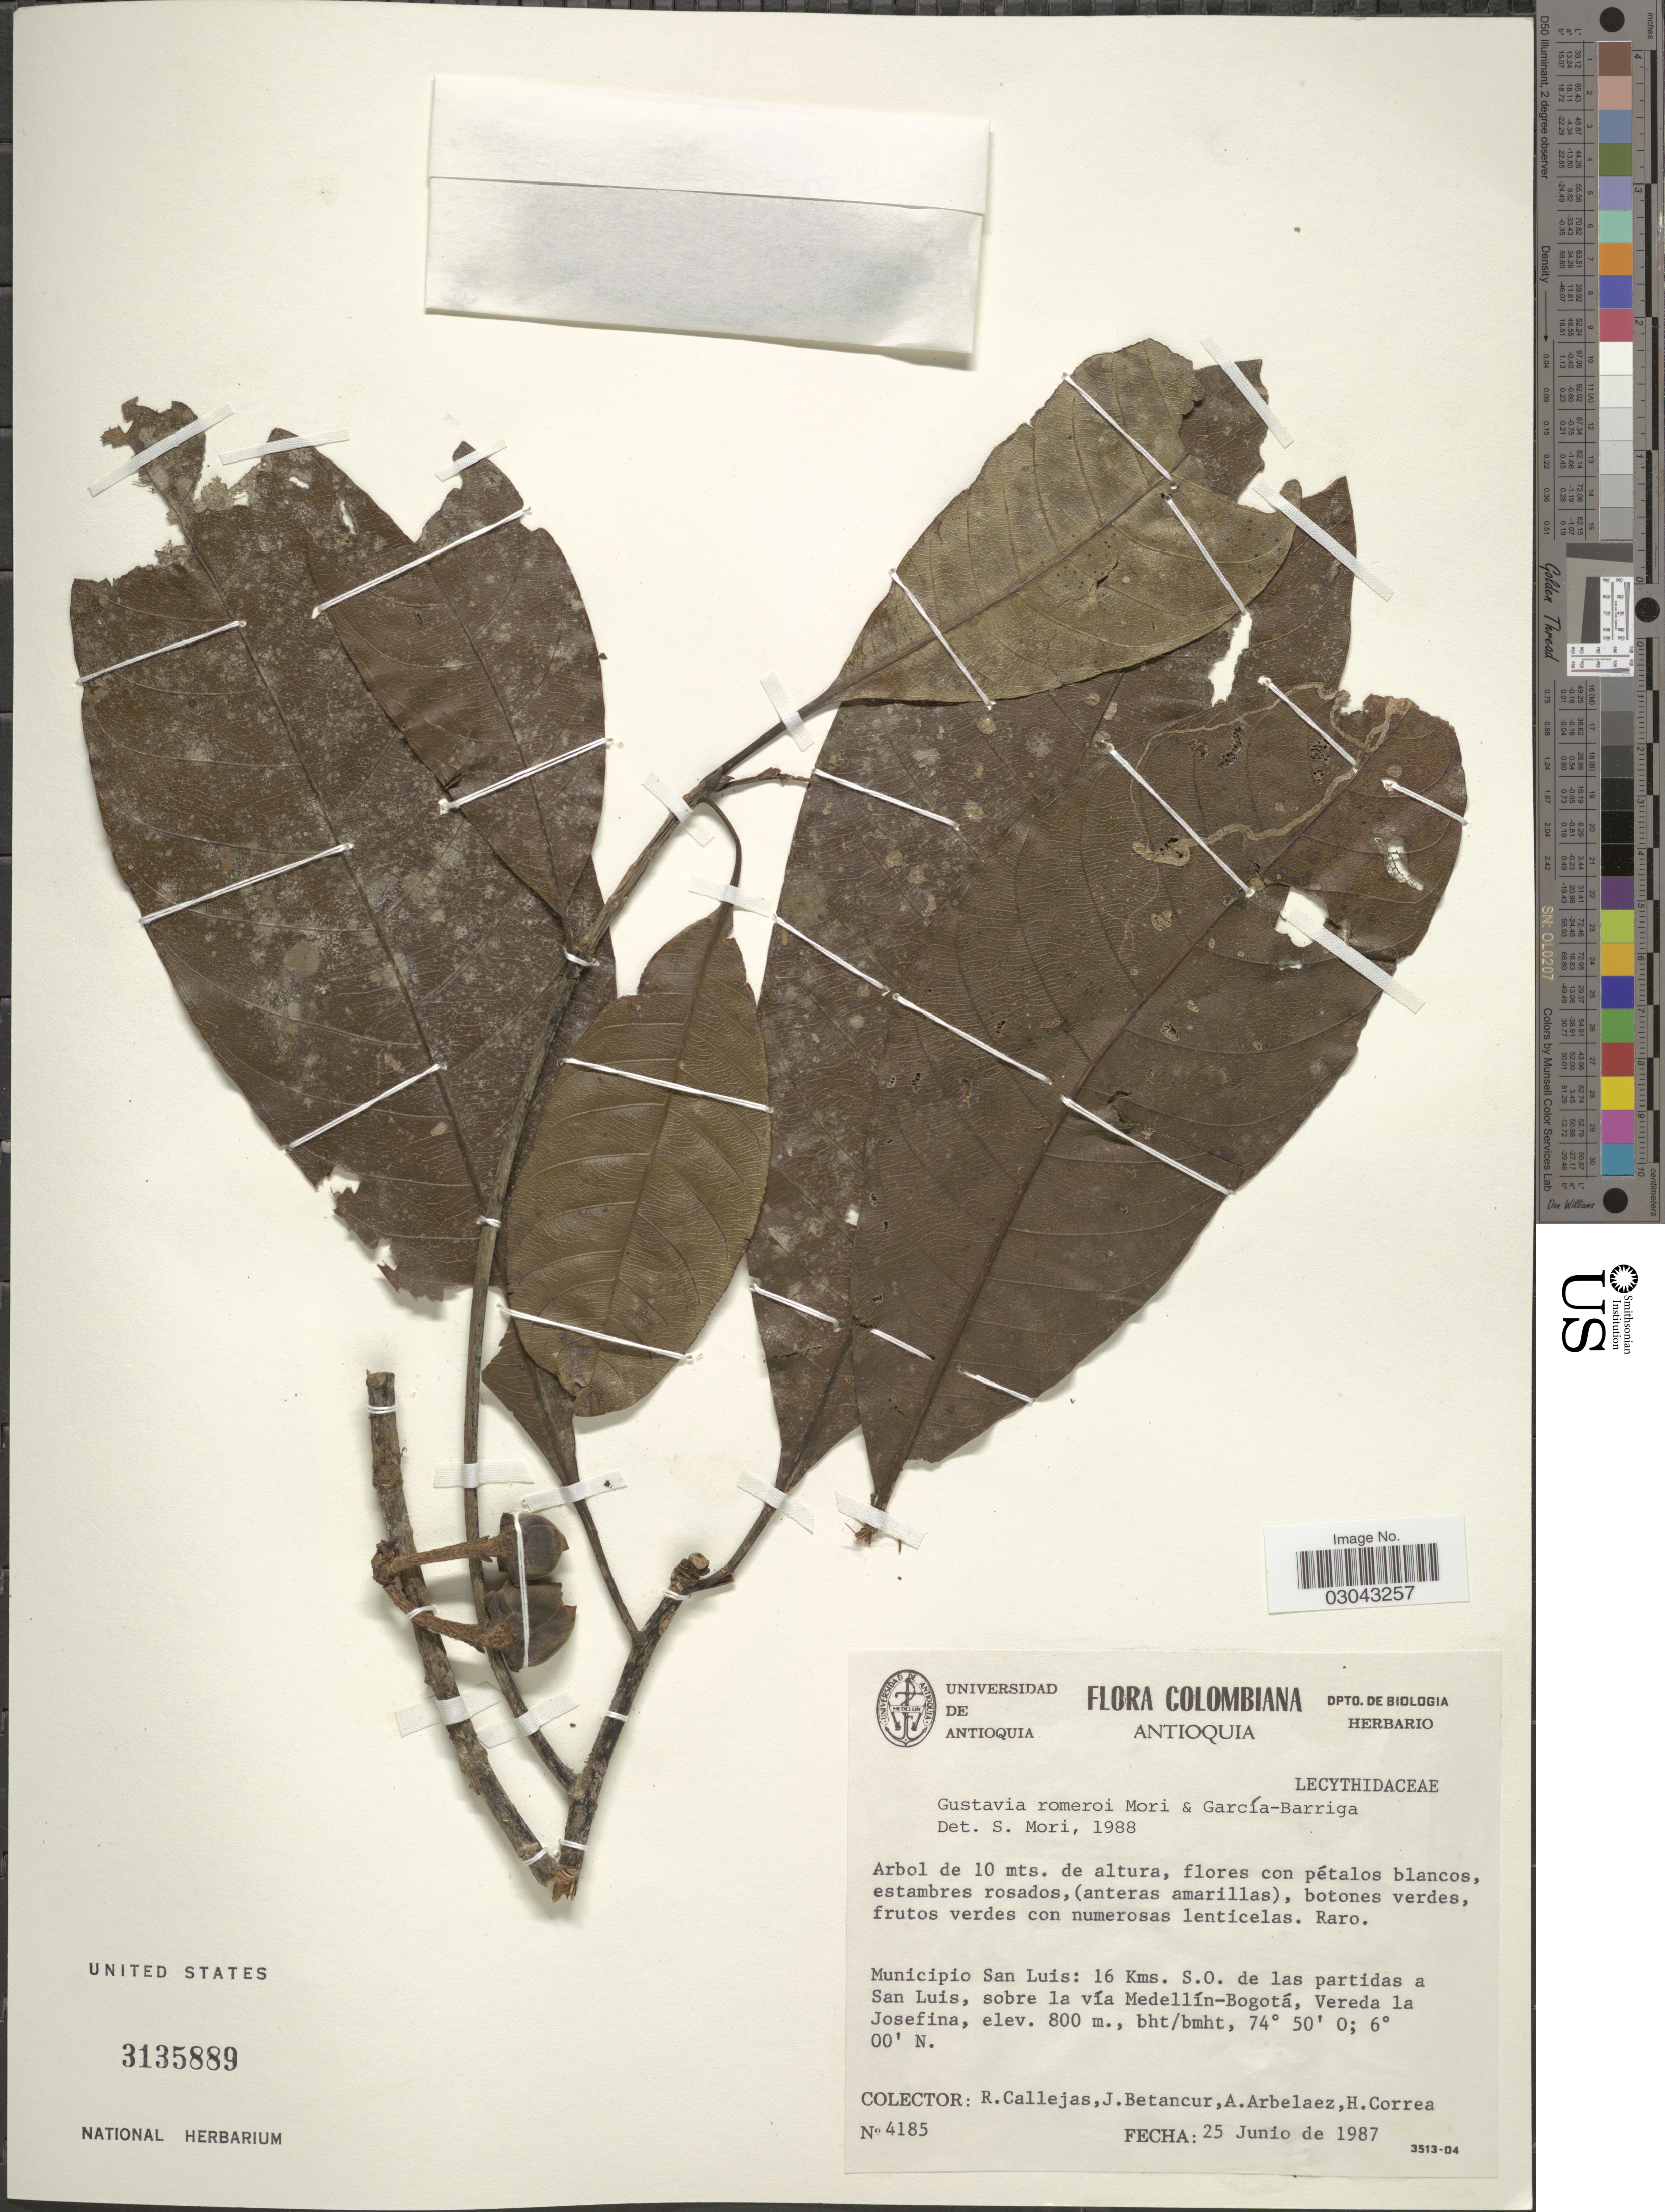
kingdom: Plantae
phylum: Tracheophyta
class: Magnoliopsida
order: Ericales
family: Lecythidaceae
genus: Gustavia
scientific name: Gustavia romeroi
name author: S.A. Mori & García-Barr.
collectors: R. Callejas, J. Betancur, A. Arbelaez & H. Correa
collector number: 4185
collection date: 1987-06-25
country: Colombia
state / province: Antioquia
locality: Municipio San Luis: 16 Kms. S.O. de las partidas a San Luis, sobre la vía Medellín-Bogotá, Vereda la Josefina.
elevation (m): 800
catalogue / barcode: US 3135889